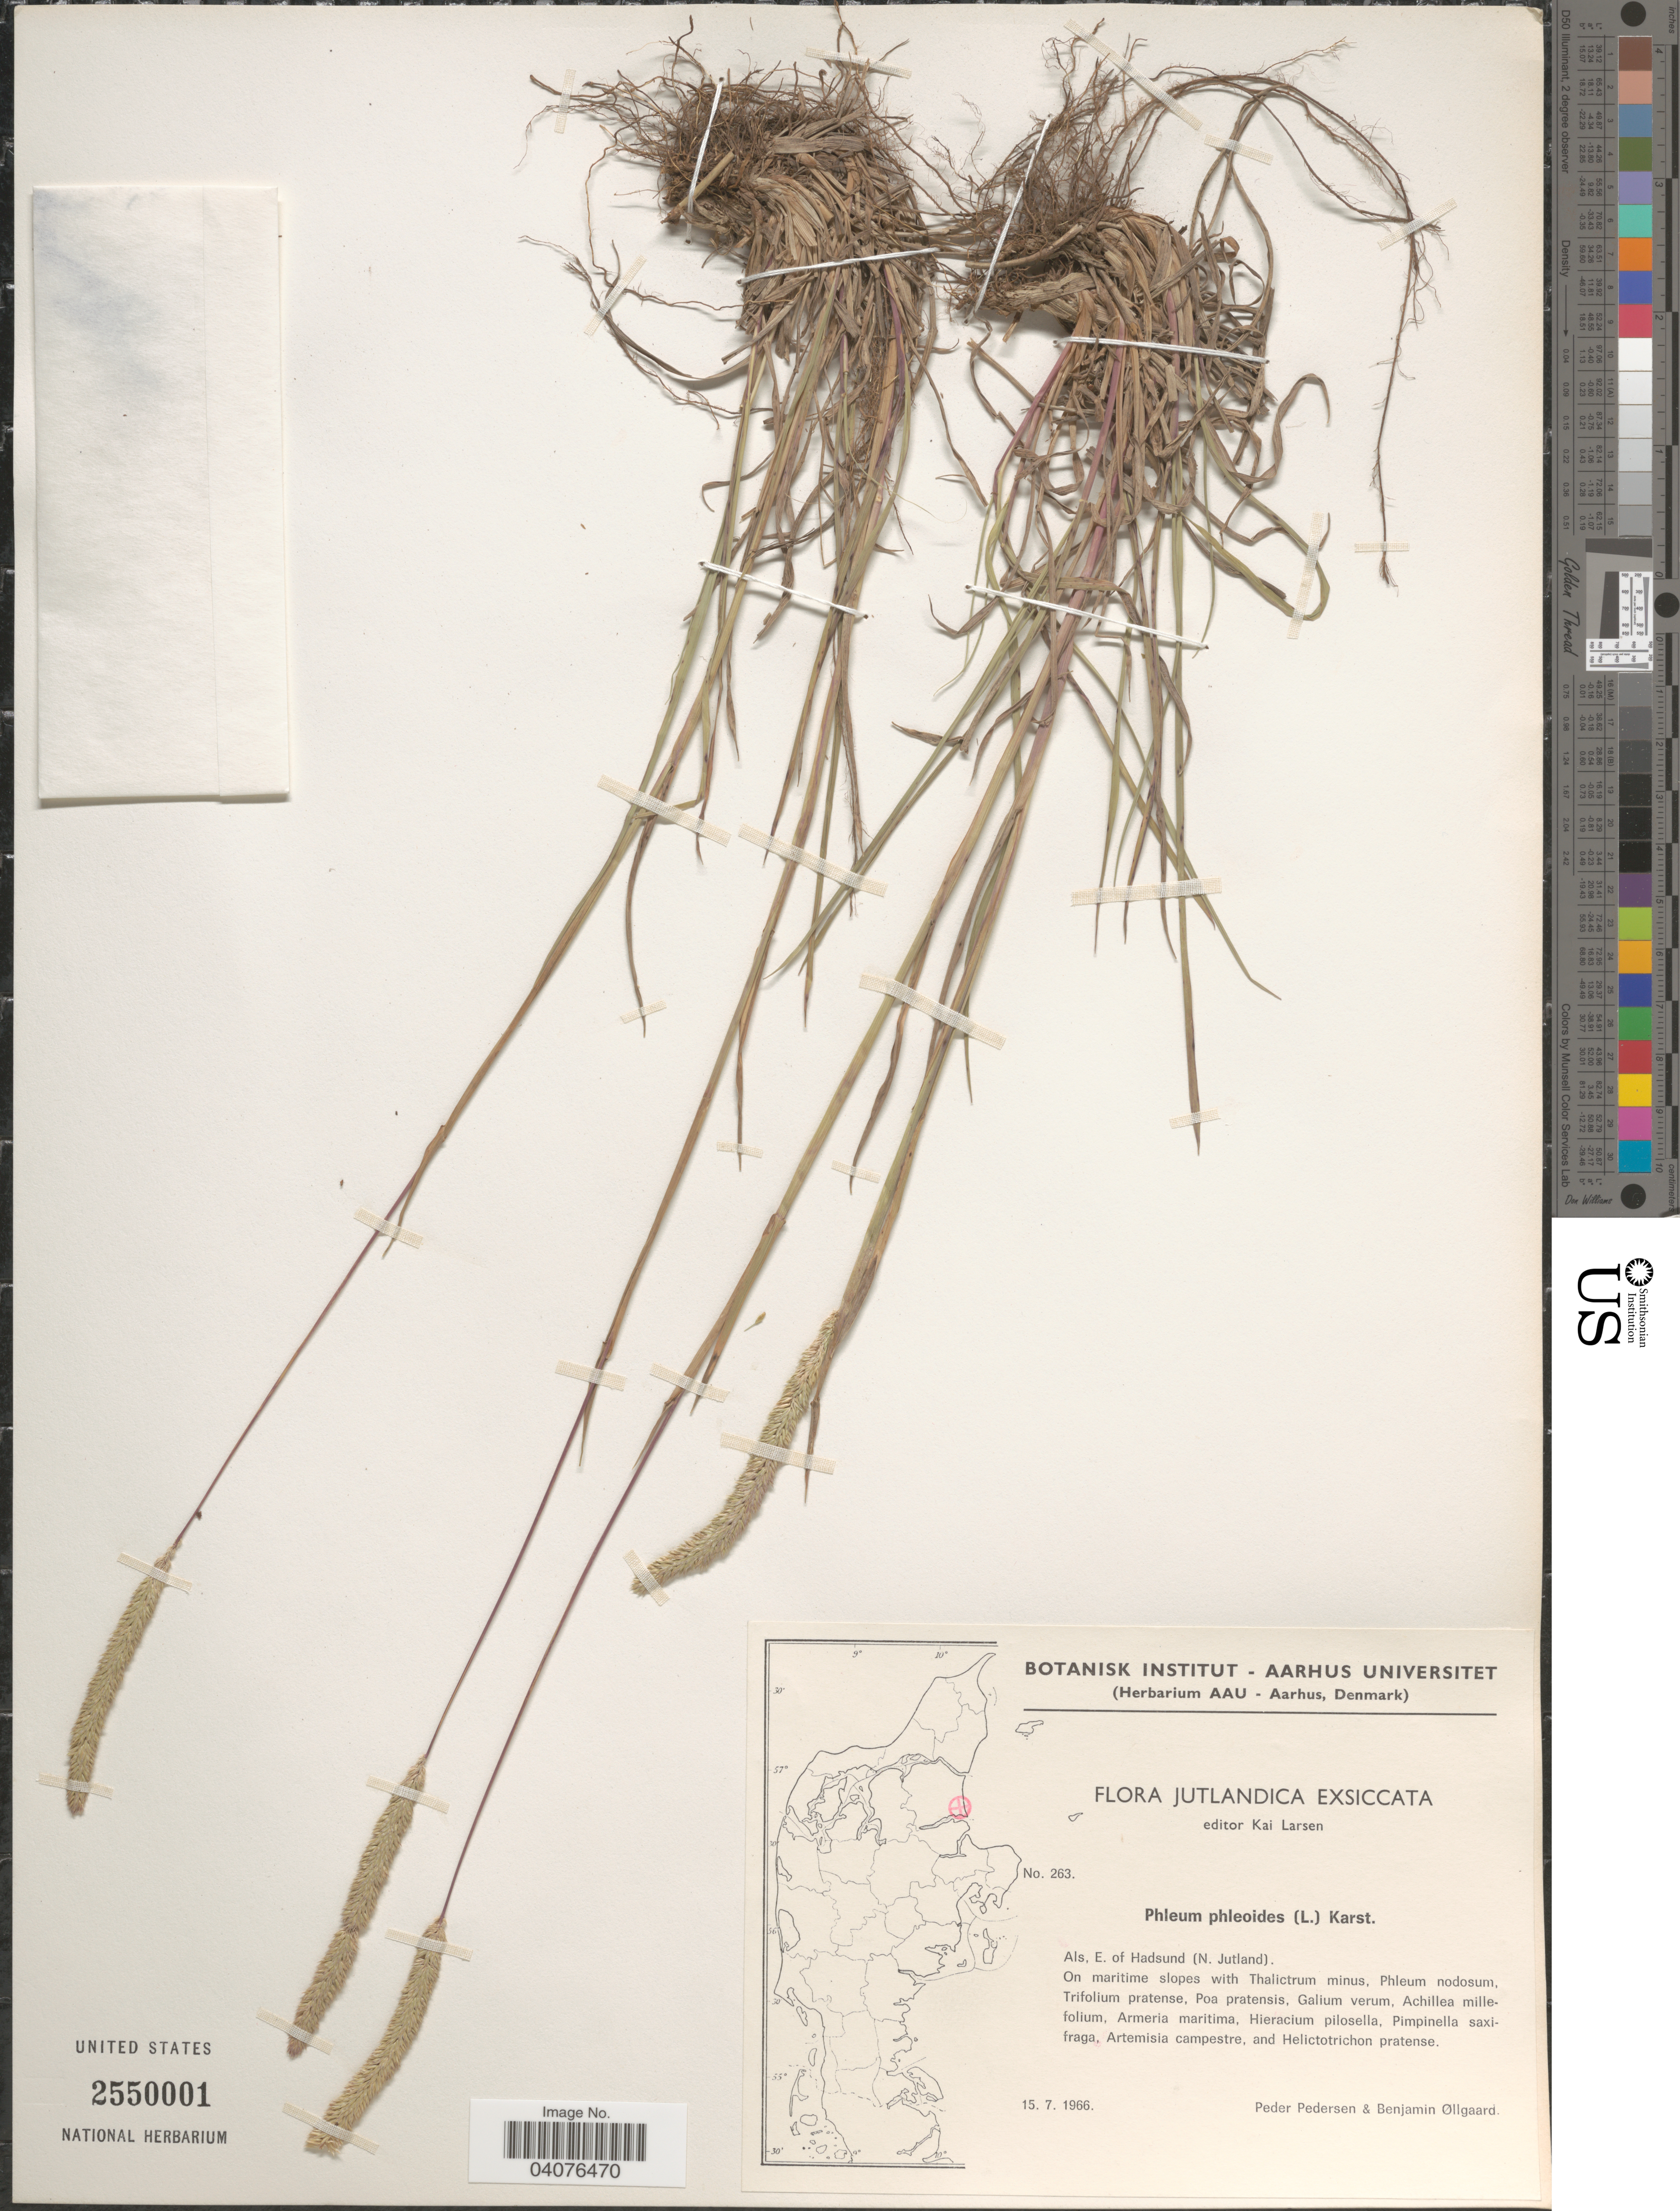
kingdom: Plantae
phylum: Tracheophyta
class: Liliopsida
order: Poales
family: Poaceae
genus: Phleum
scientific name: Phleum phleoides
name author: (L.) H. Karst.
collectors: P. Pedersen & B. Øllgaard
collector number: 263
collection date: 1966-07-15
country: Denmark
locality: Jutlandica. Als, E. of Hadsund (N. Jutland).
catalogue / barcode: US 2550001